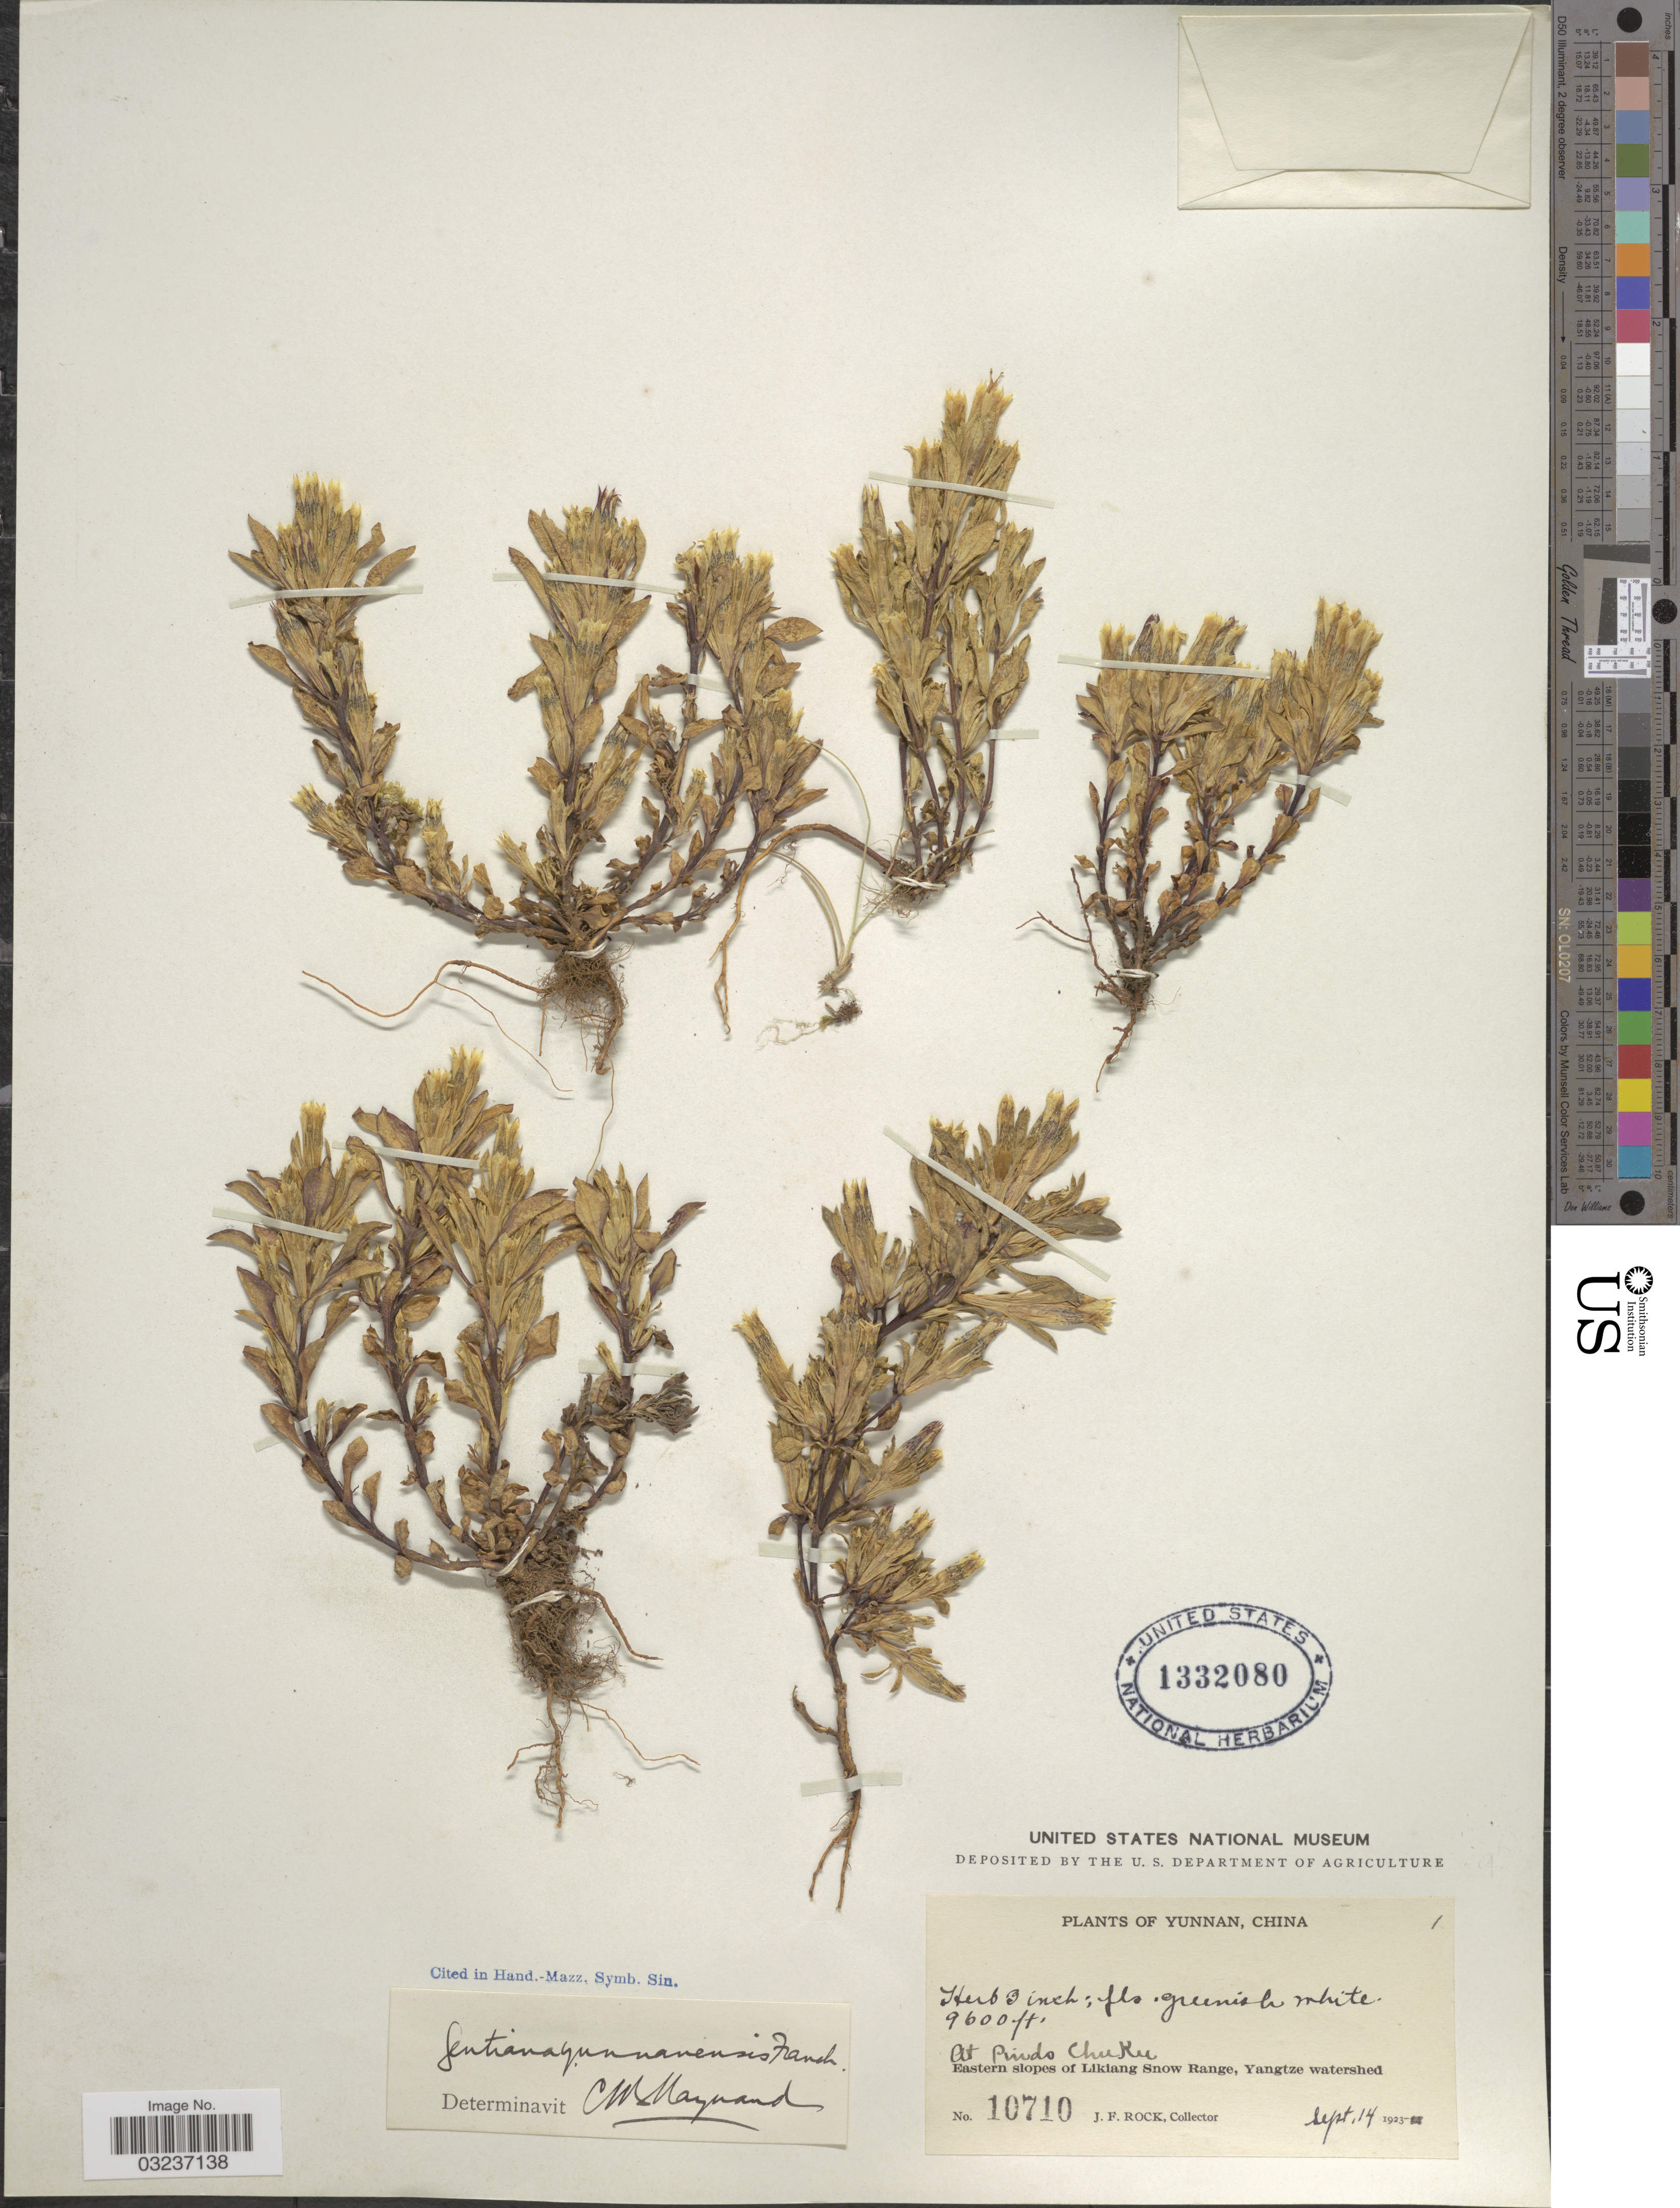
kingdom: Plantae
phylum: Tracheophyta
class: Magnoliopsida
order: Gentianales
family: Gentianaceae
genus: Gentiana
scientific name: Gentiana yunnanensis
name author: Franch.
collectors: J. Rock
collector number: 10710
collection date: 1923-09-14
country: China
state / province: Yunnan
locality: At Pindo Chuku. Eastern slopes of Likiang Snow Range, Yangtze watershed.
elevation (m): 2926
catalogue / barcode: US 1332080